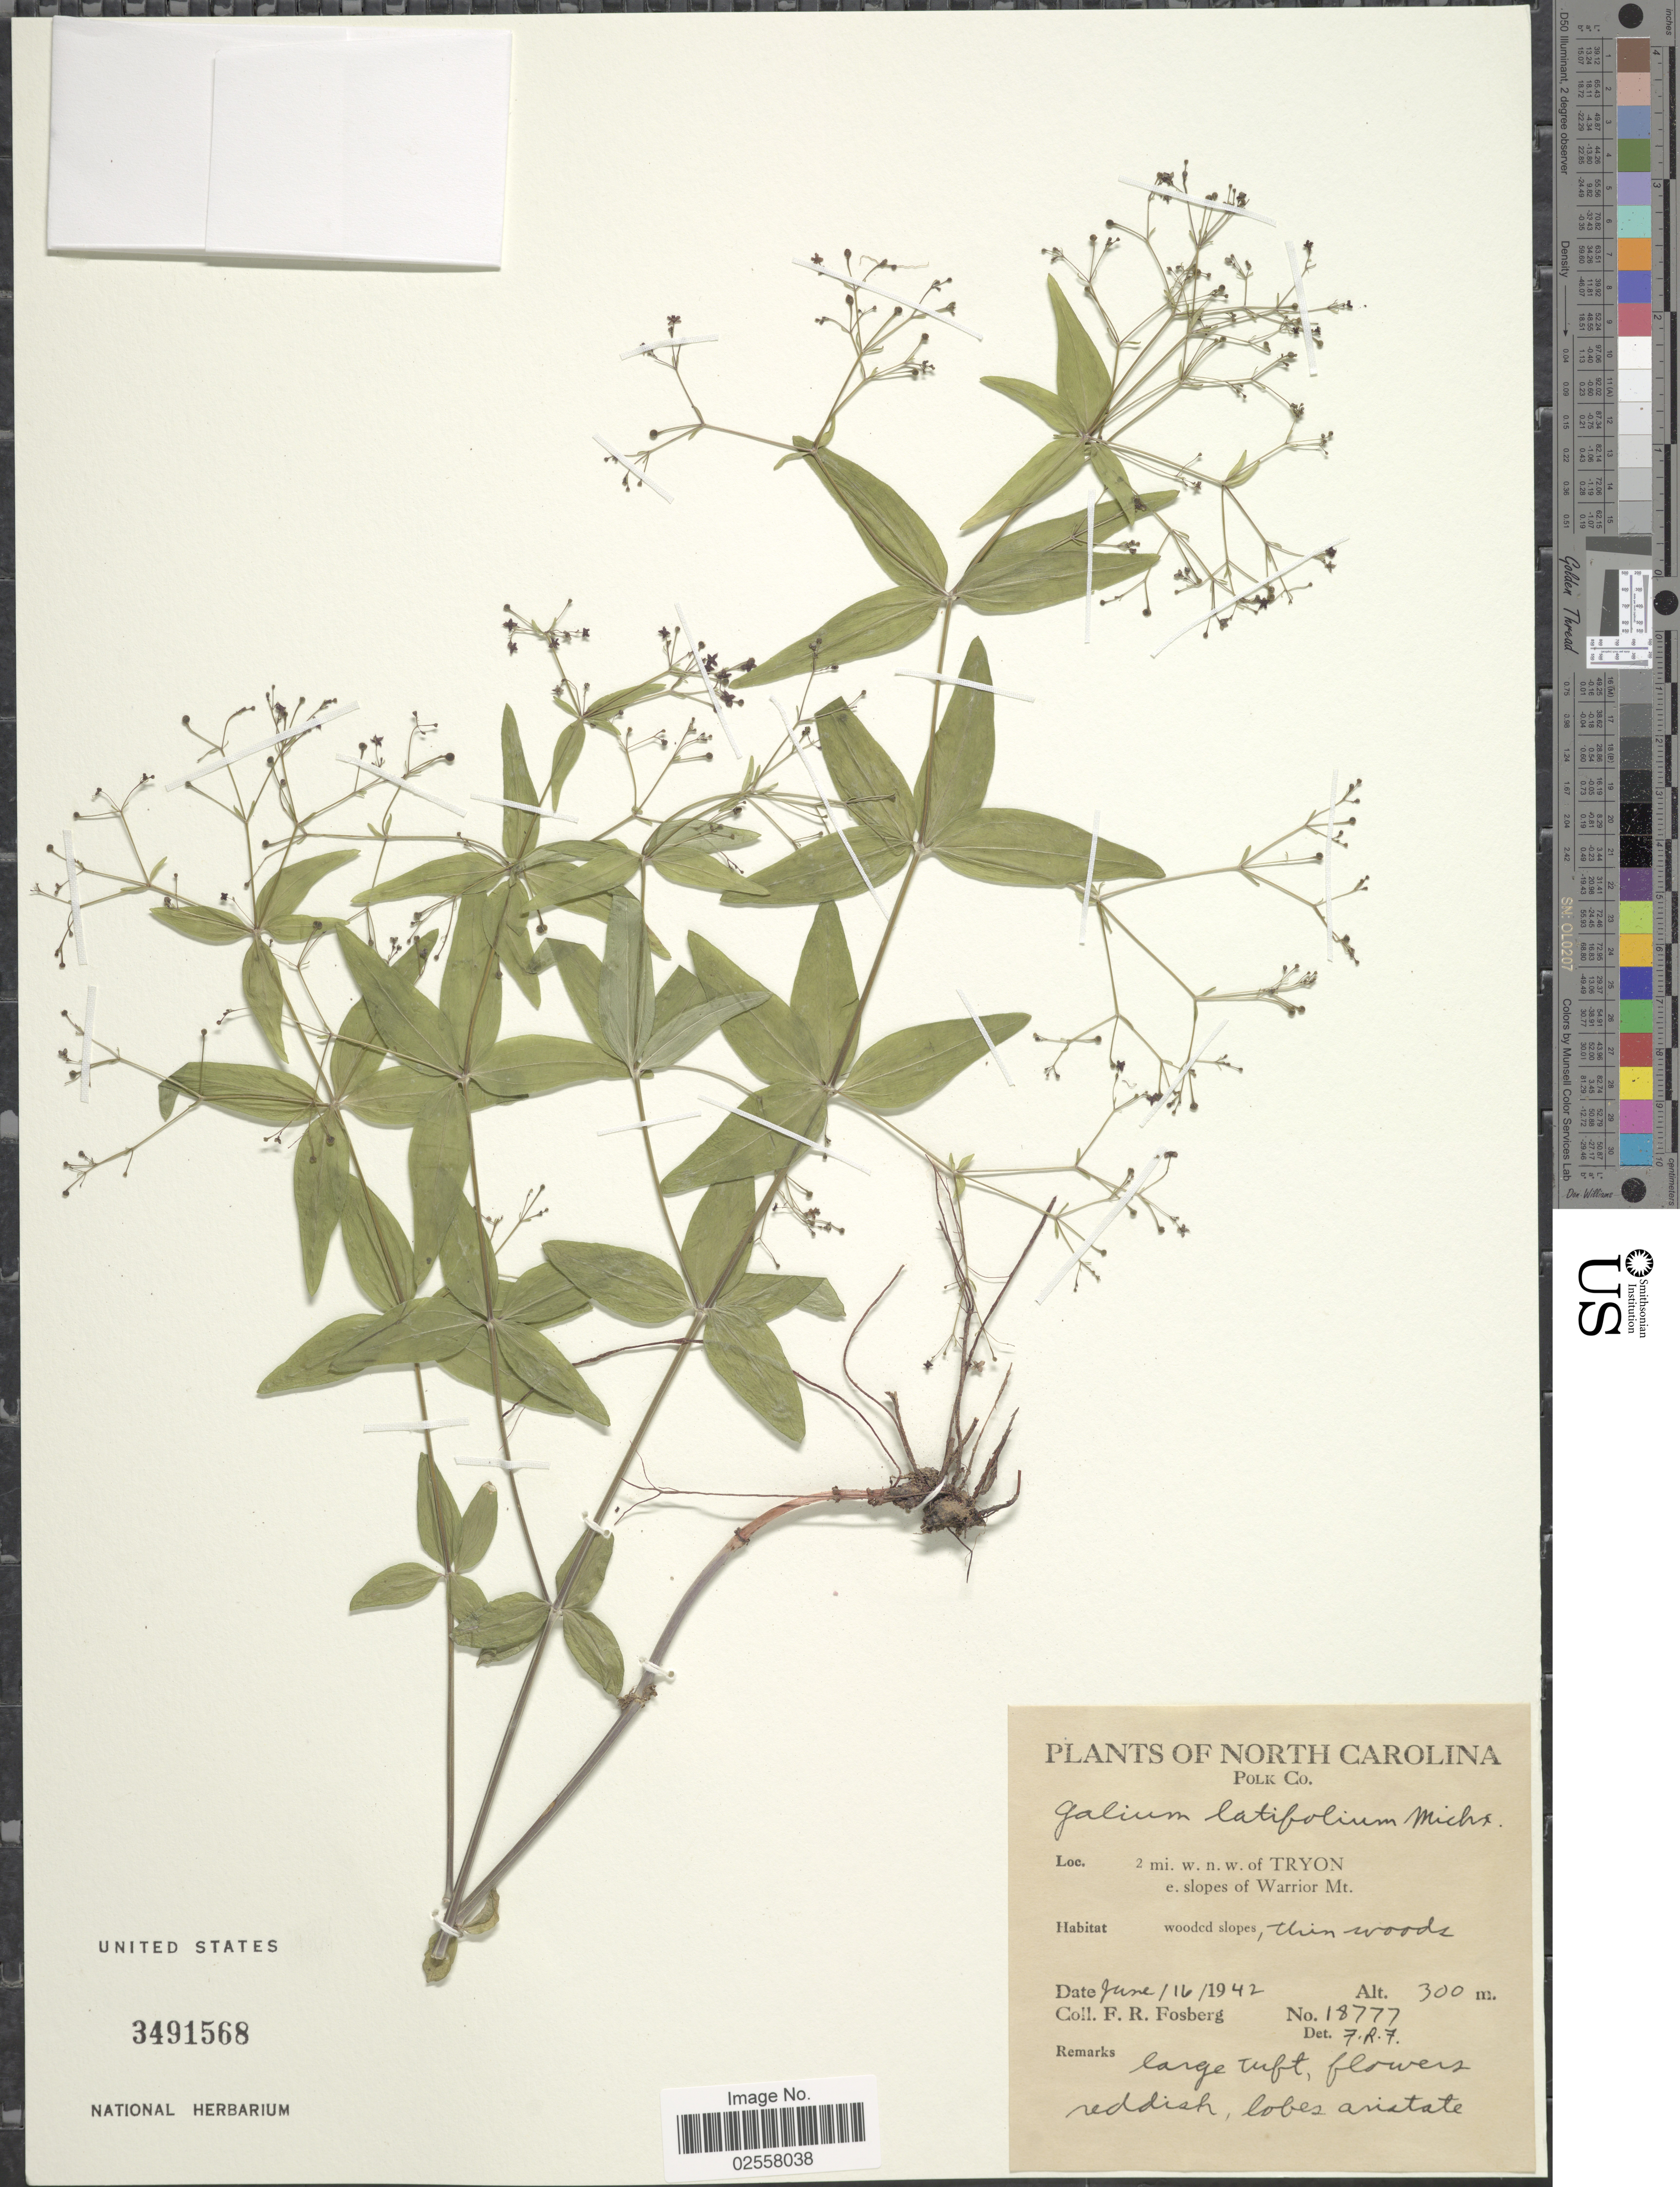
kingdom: Plantae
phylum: Tracheophyta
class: Magnoliopsida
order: Gentianales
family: Rubiaceae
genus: Galium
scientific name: Galium latifolium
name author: Michx.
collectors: F. R. Fosberg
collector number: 18777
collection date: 1942-06-16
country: United States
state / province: North Carolina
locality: Polk Co., 2 mi. w.n.w. of Tryon e. slopes of Warrior Mt.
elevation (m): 300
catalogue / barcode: US 3491568